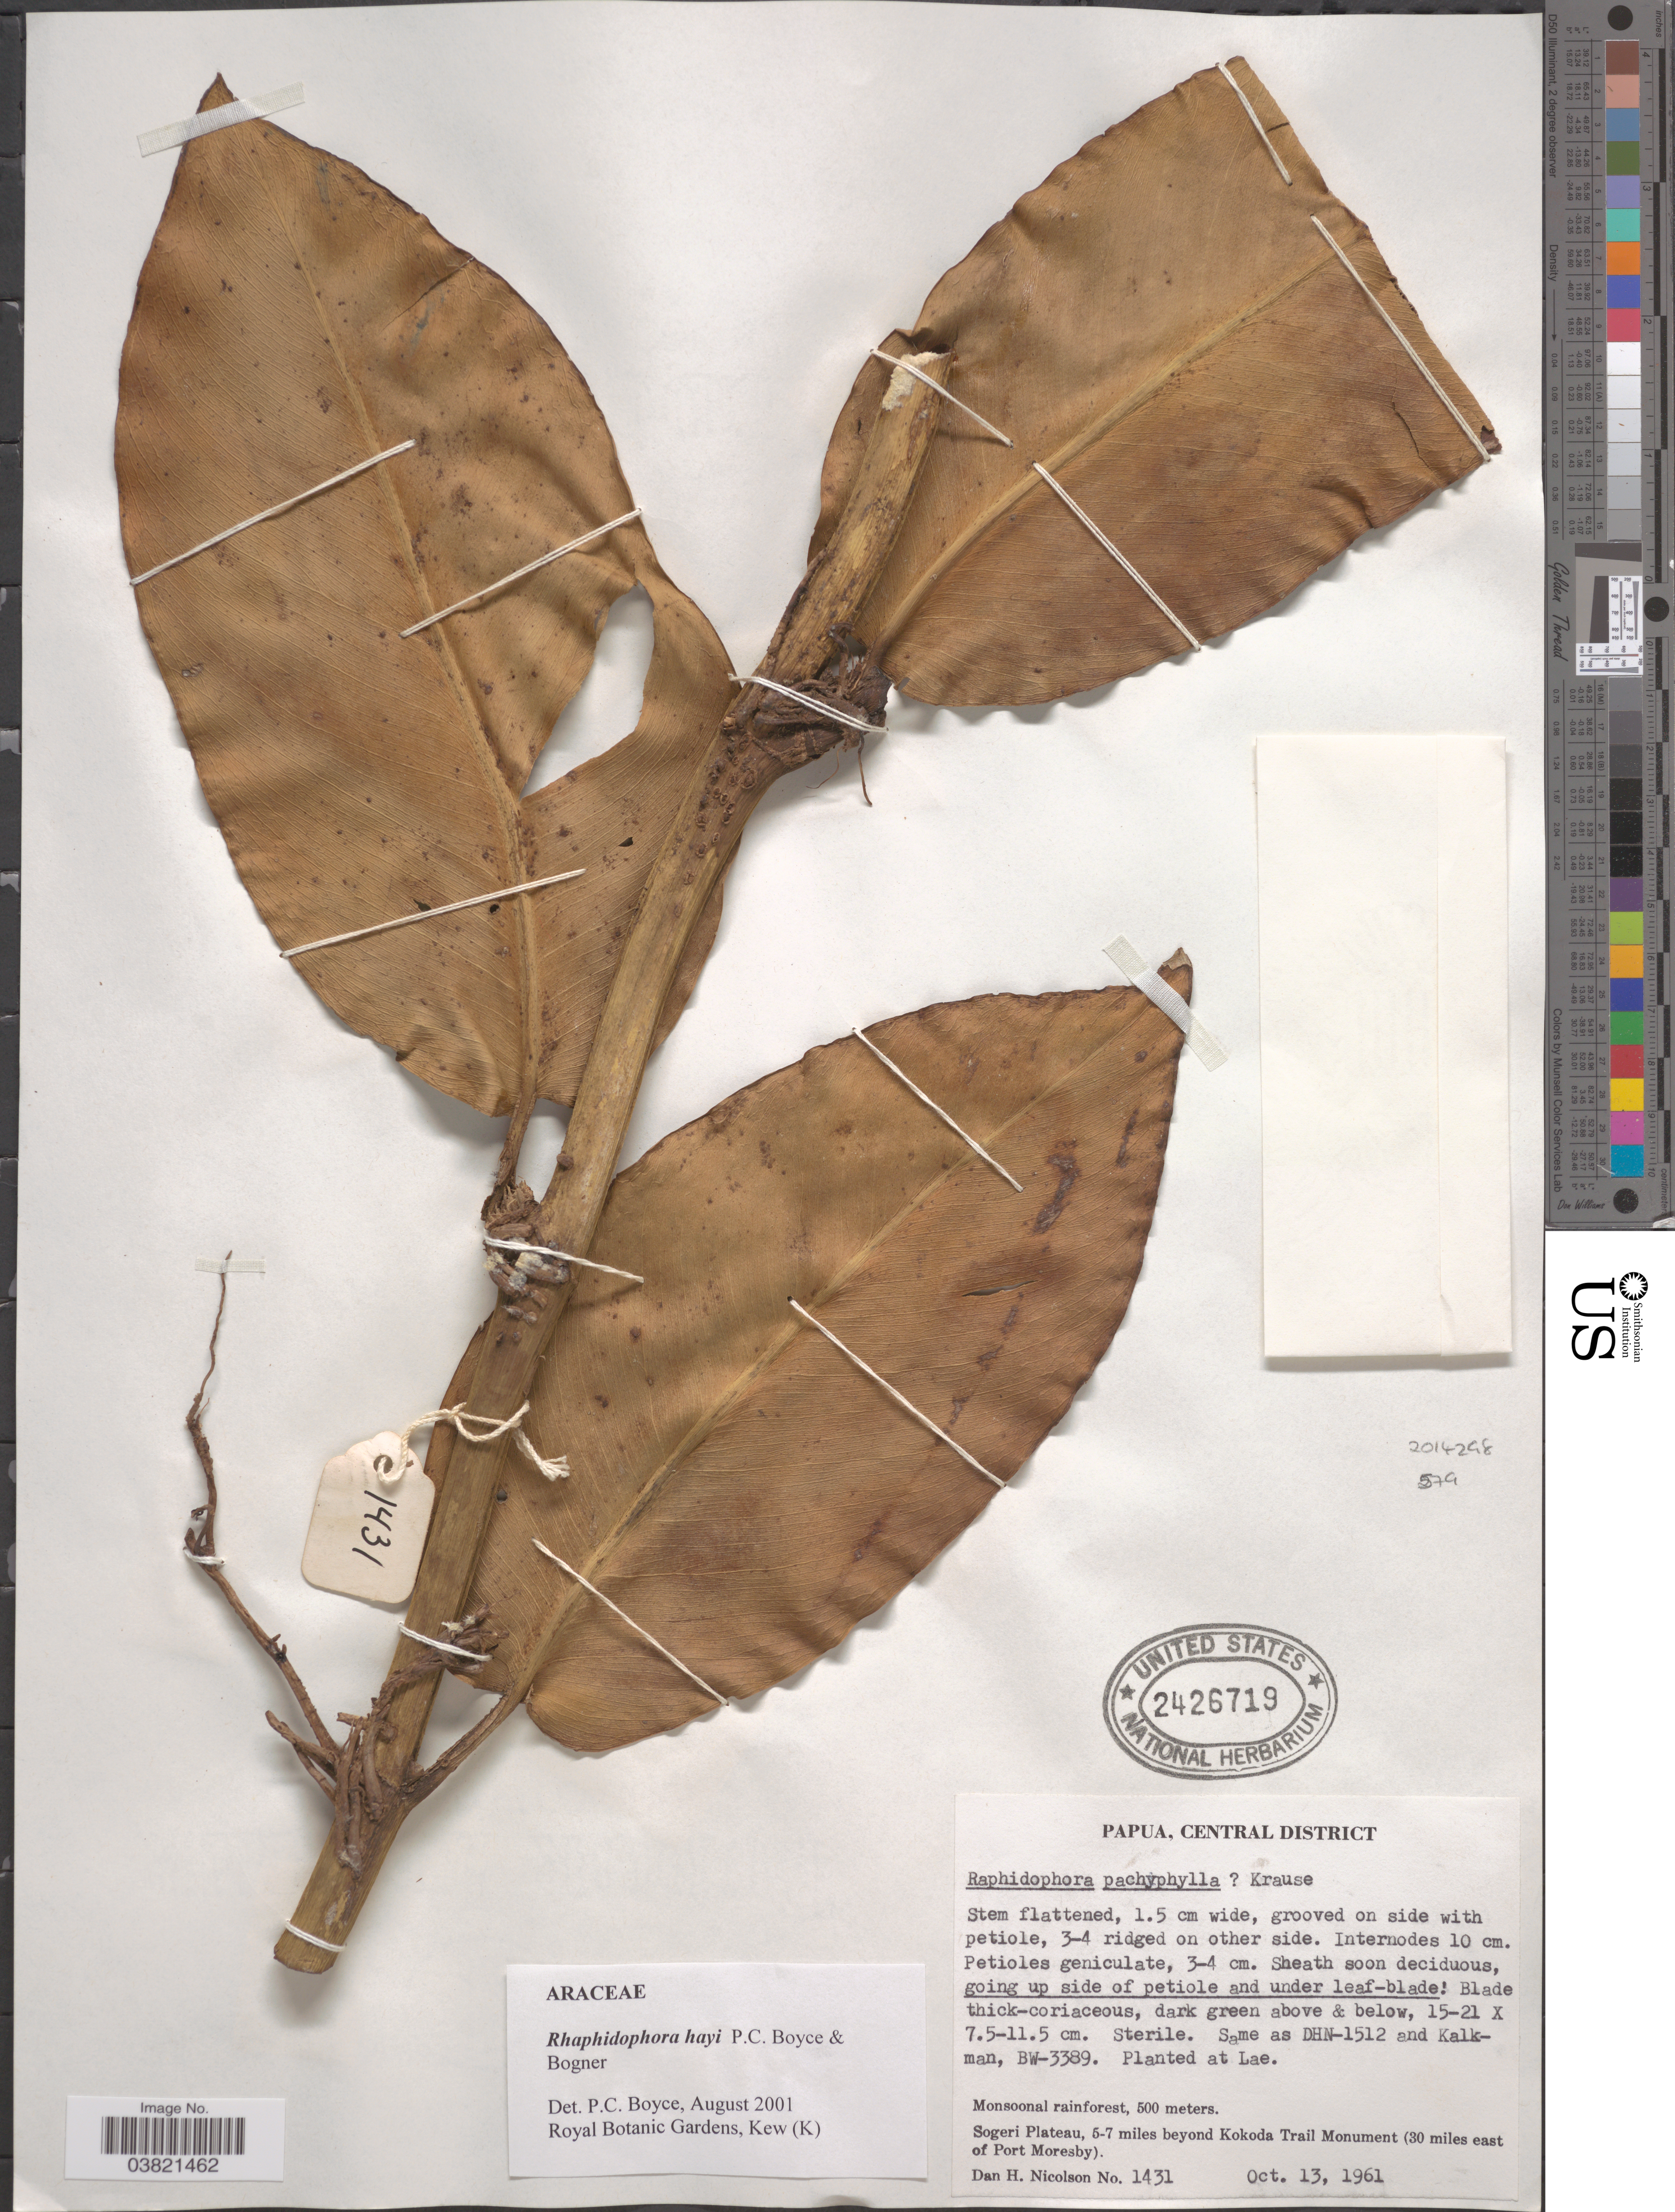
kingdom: Plantae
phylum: Tracheophyta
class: Liliopsida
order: Alismatales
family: Araceae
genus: Rhaphidophora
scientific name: Rhaphidophora hayi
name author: P.C. Boyce & Bogner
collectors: D. H. Nicolson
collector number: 1431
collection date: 1961-10-13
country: Papua New Guinea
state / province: Central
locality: Papua, Central District. Monsoonal rainforest. Sogeri Plateau, 5-7 miles beyond Kokoda Trail Monument (30 miles east of Port Moresby).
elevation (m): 500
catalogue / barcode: US 2426719